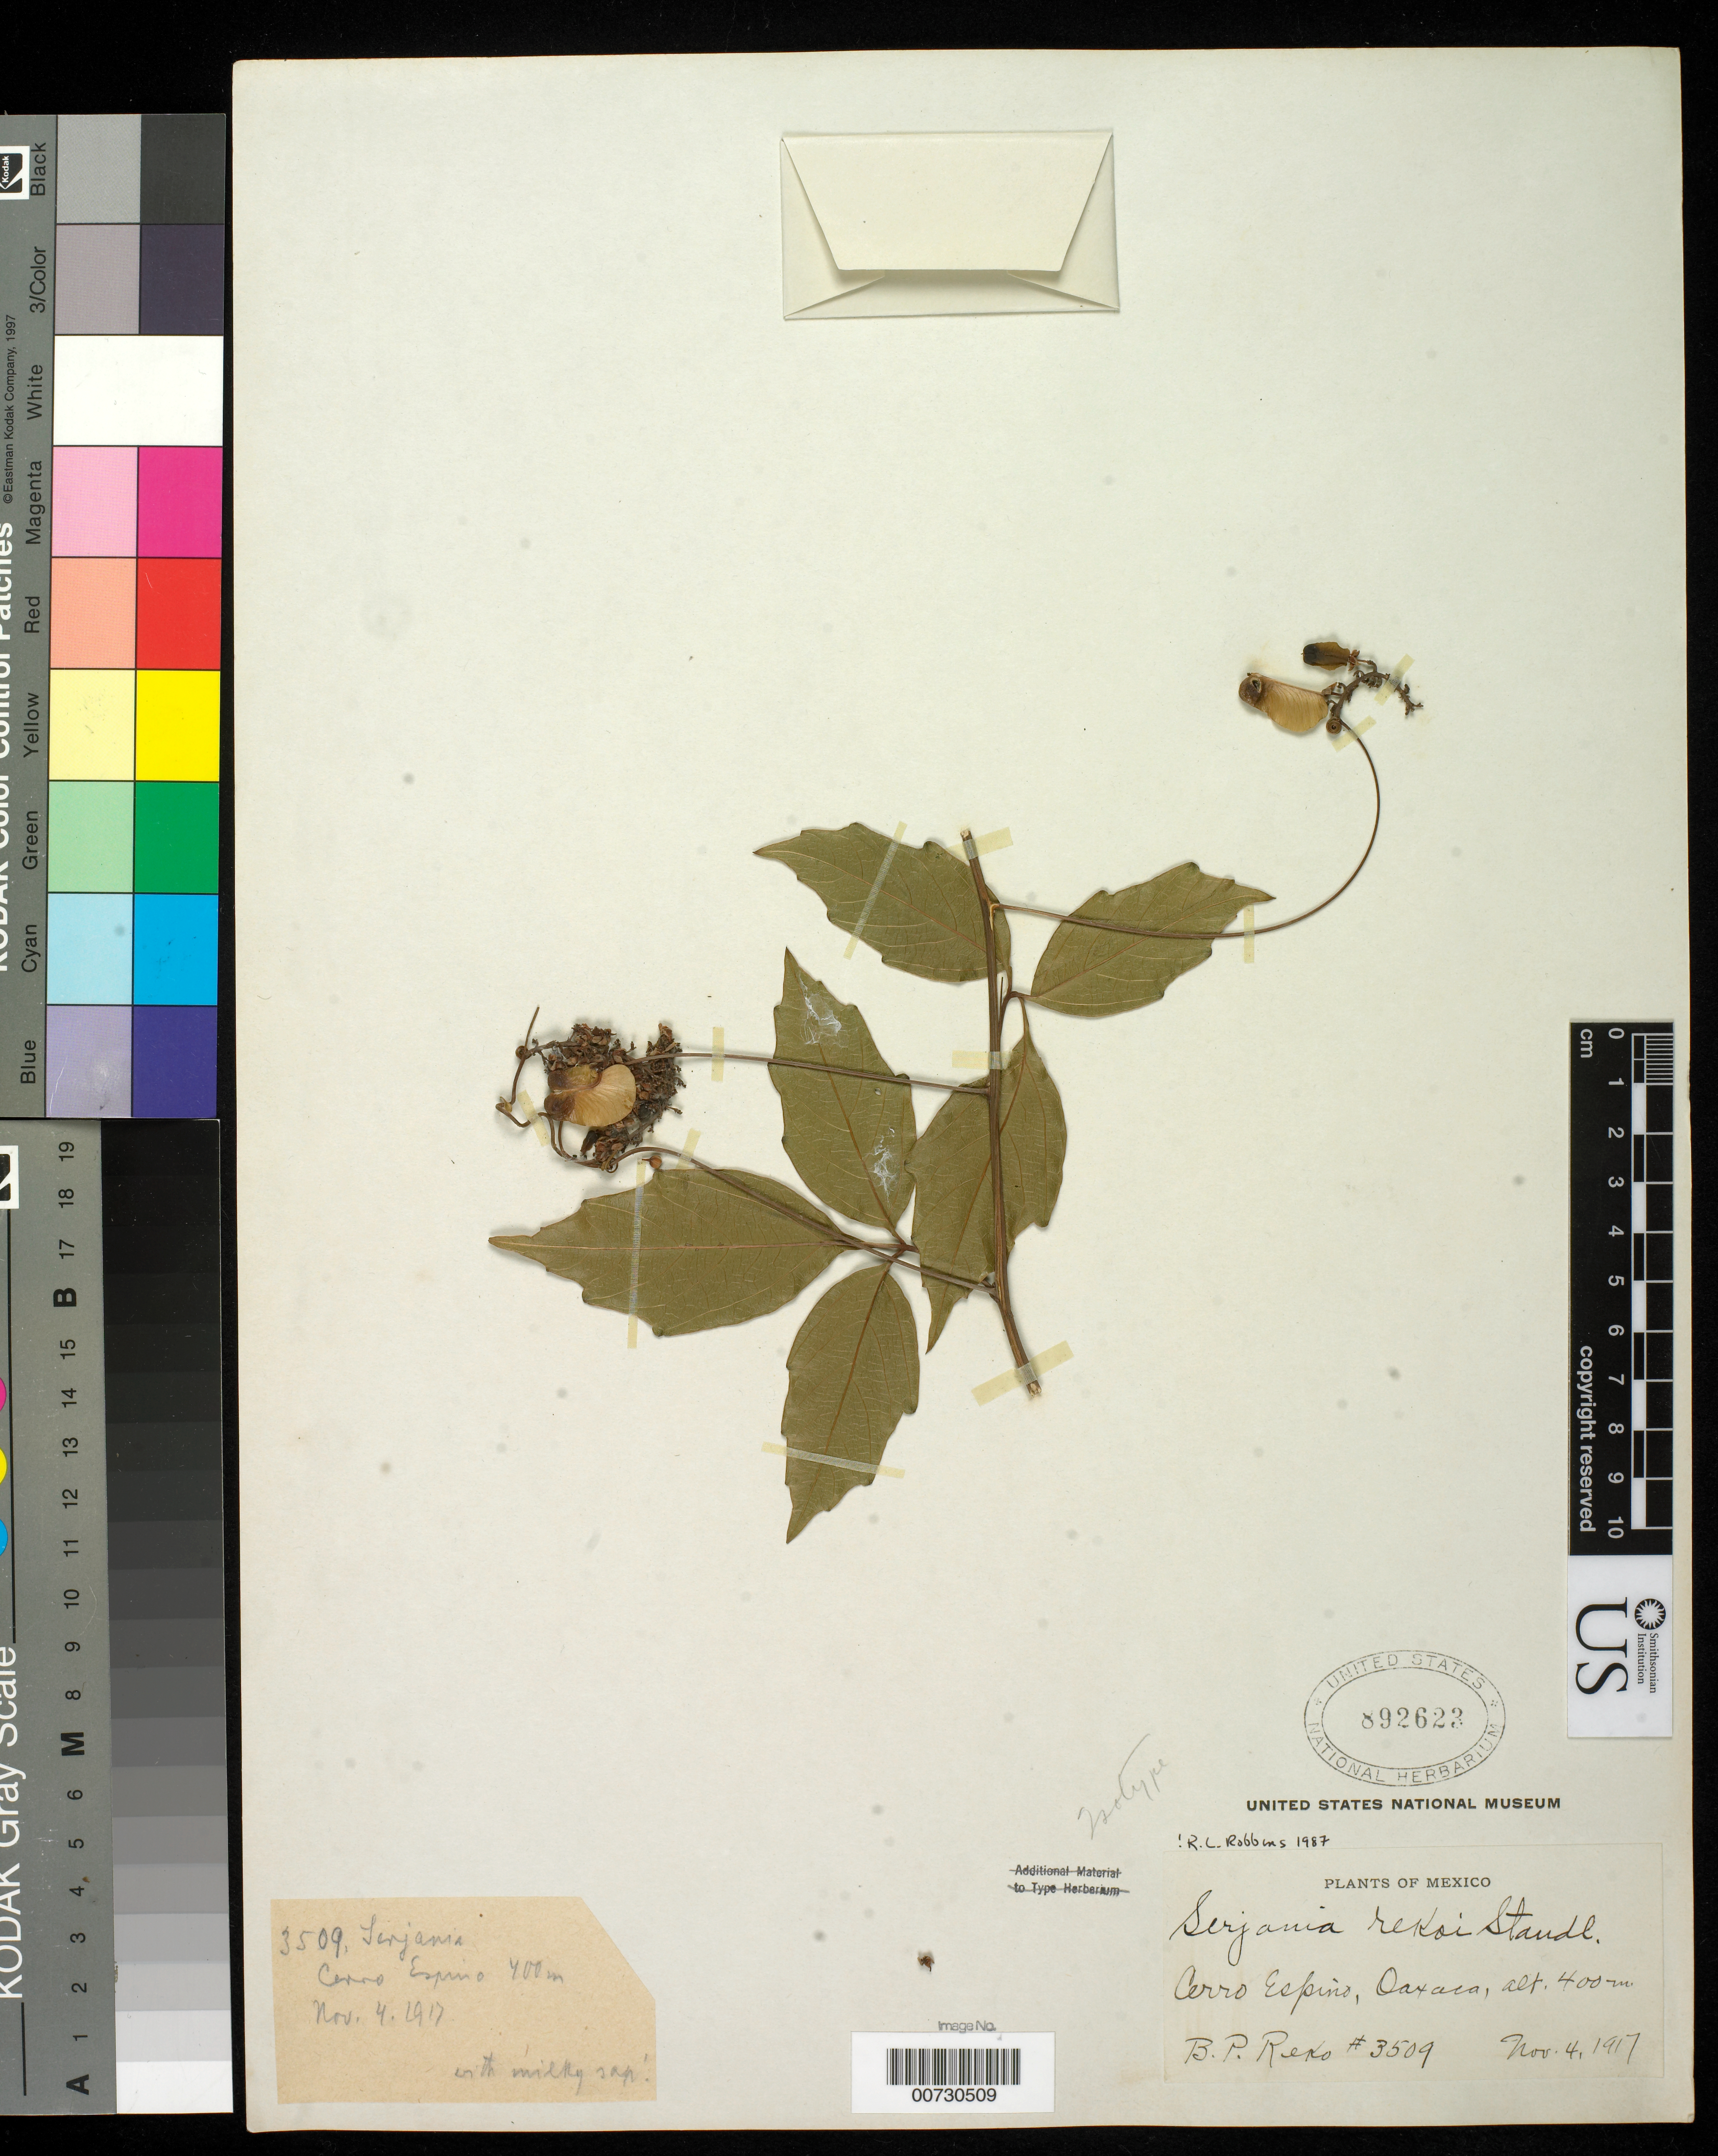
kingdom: Plantae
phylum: Tracheophyta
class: Magnoliopsida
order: Sapindales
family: Sapindaceae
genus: Serjania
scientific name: Serjania rekoi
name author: Standl.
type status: Possible Isotype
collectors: B. P. Reko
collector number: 3509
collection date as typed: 04 Nov 1917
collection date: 1917-11-04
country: Mexico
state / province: Oaxaca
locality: Cerro Espino, Oaxaca.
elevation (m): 400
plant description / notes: Surely original material but dubiously an isotype (note collection date does not match that of holotype).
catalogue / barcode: US 892623